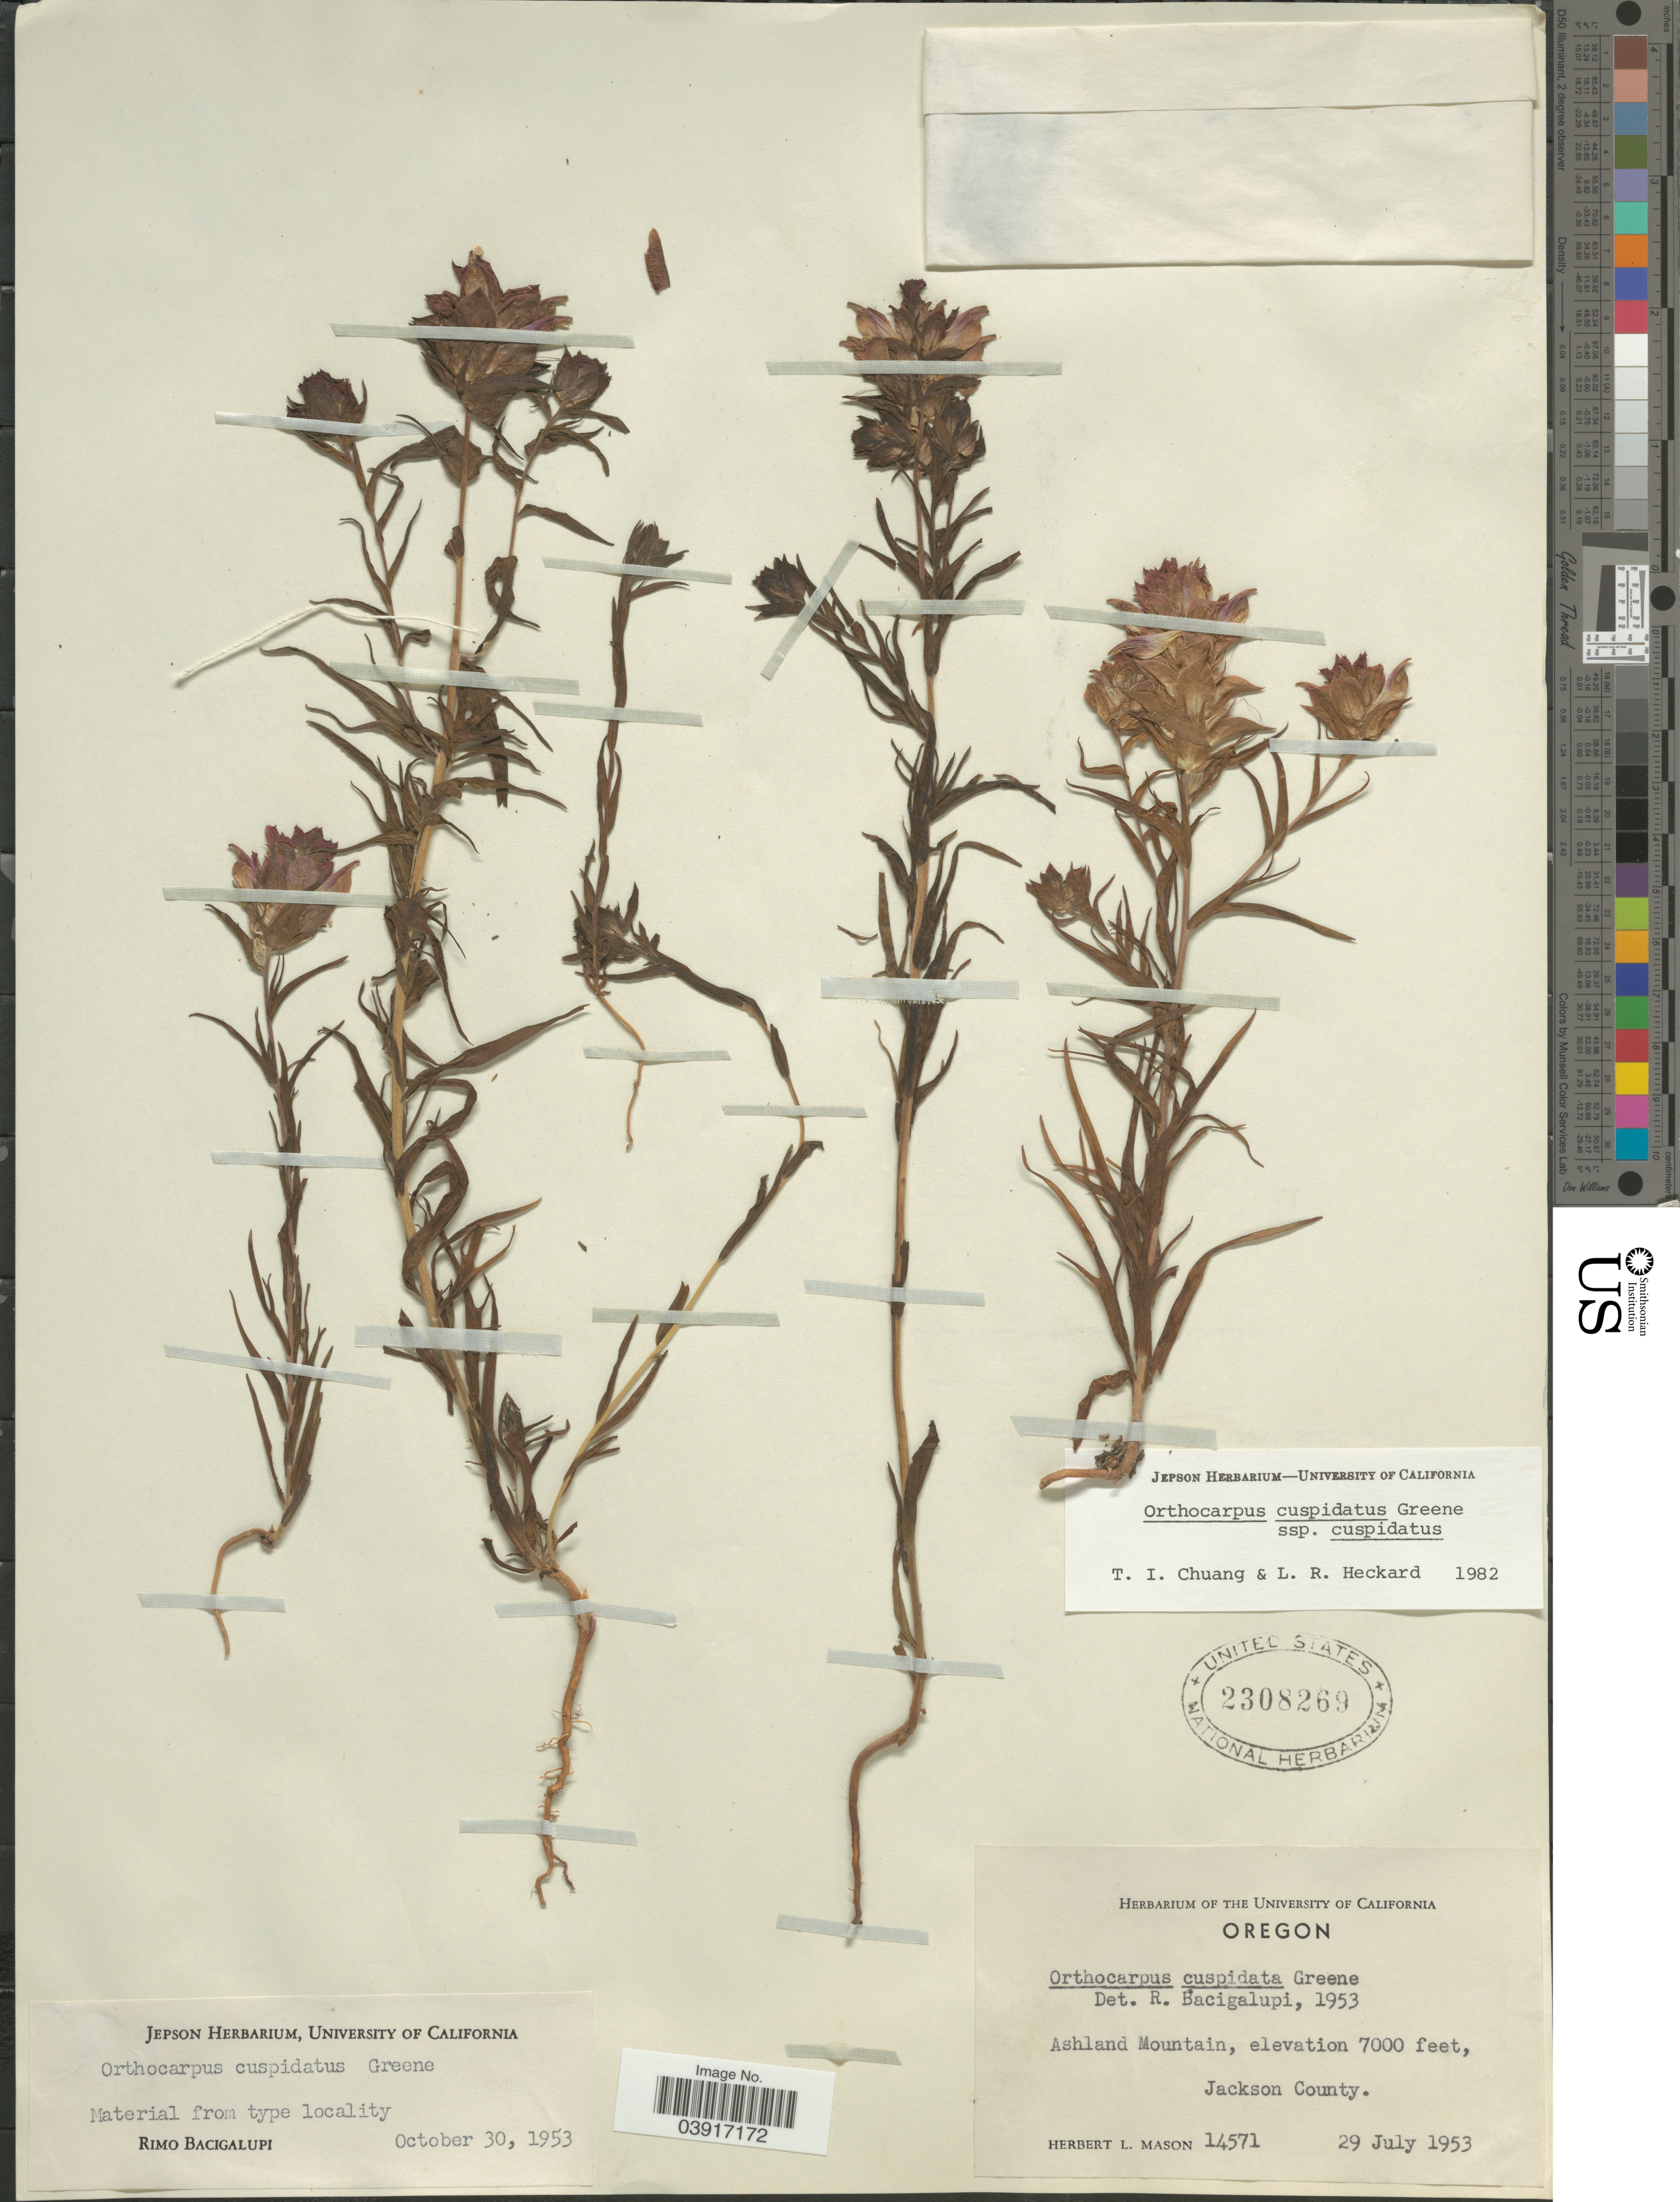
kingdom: Plantae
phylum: Tracheophyta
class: Magnoliopsida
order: Lamiales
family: Orobanchaceae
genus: Orthocarpus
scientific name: Orthocarpus cuspidatus subsp. cuspidatus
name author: Greene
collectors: H. L. Mason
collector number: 14571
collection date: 1953-07-29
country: United States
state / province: Oregon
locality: Ashland Mountain, Jackson County.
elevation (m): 2134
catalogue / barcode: US 2308269